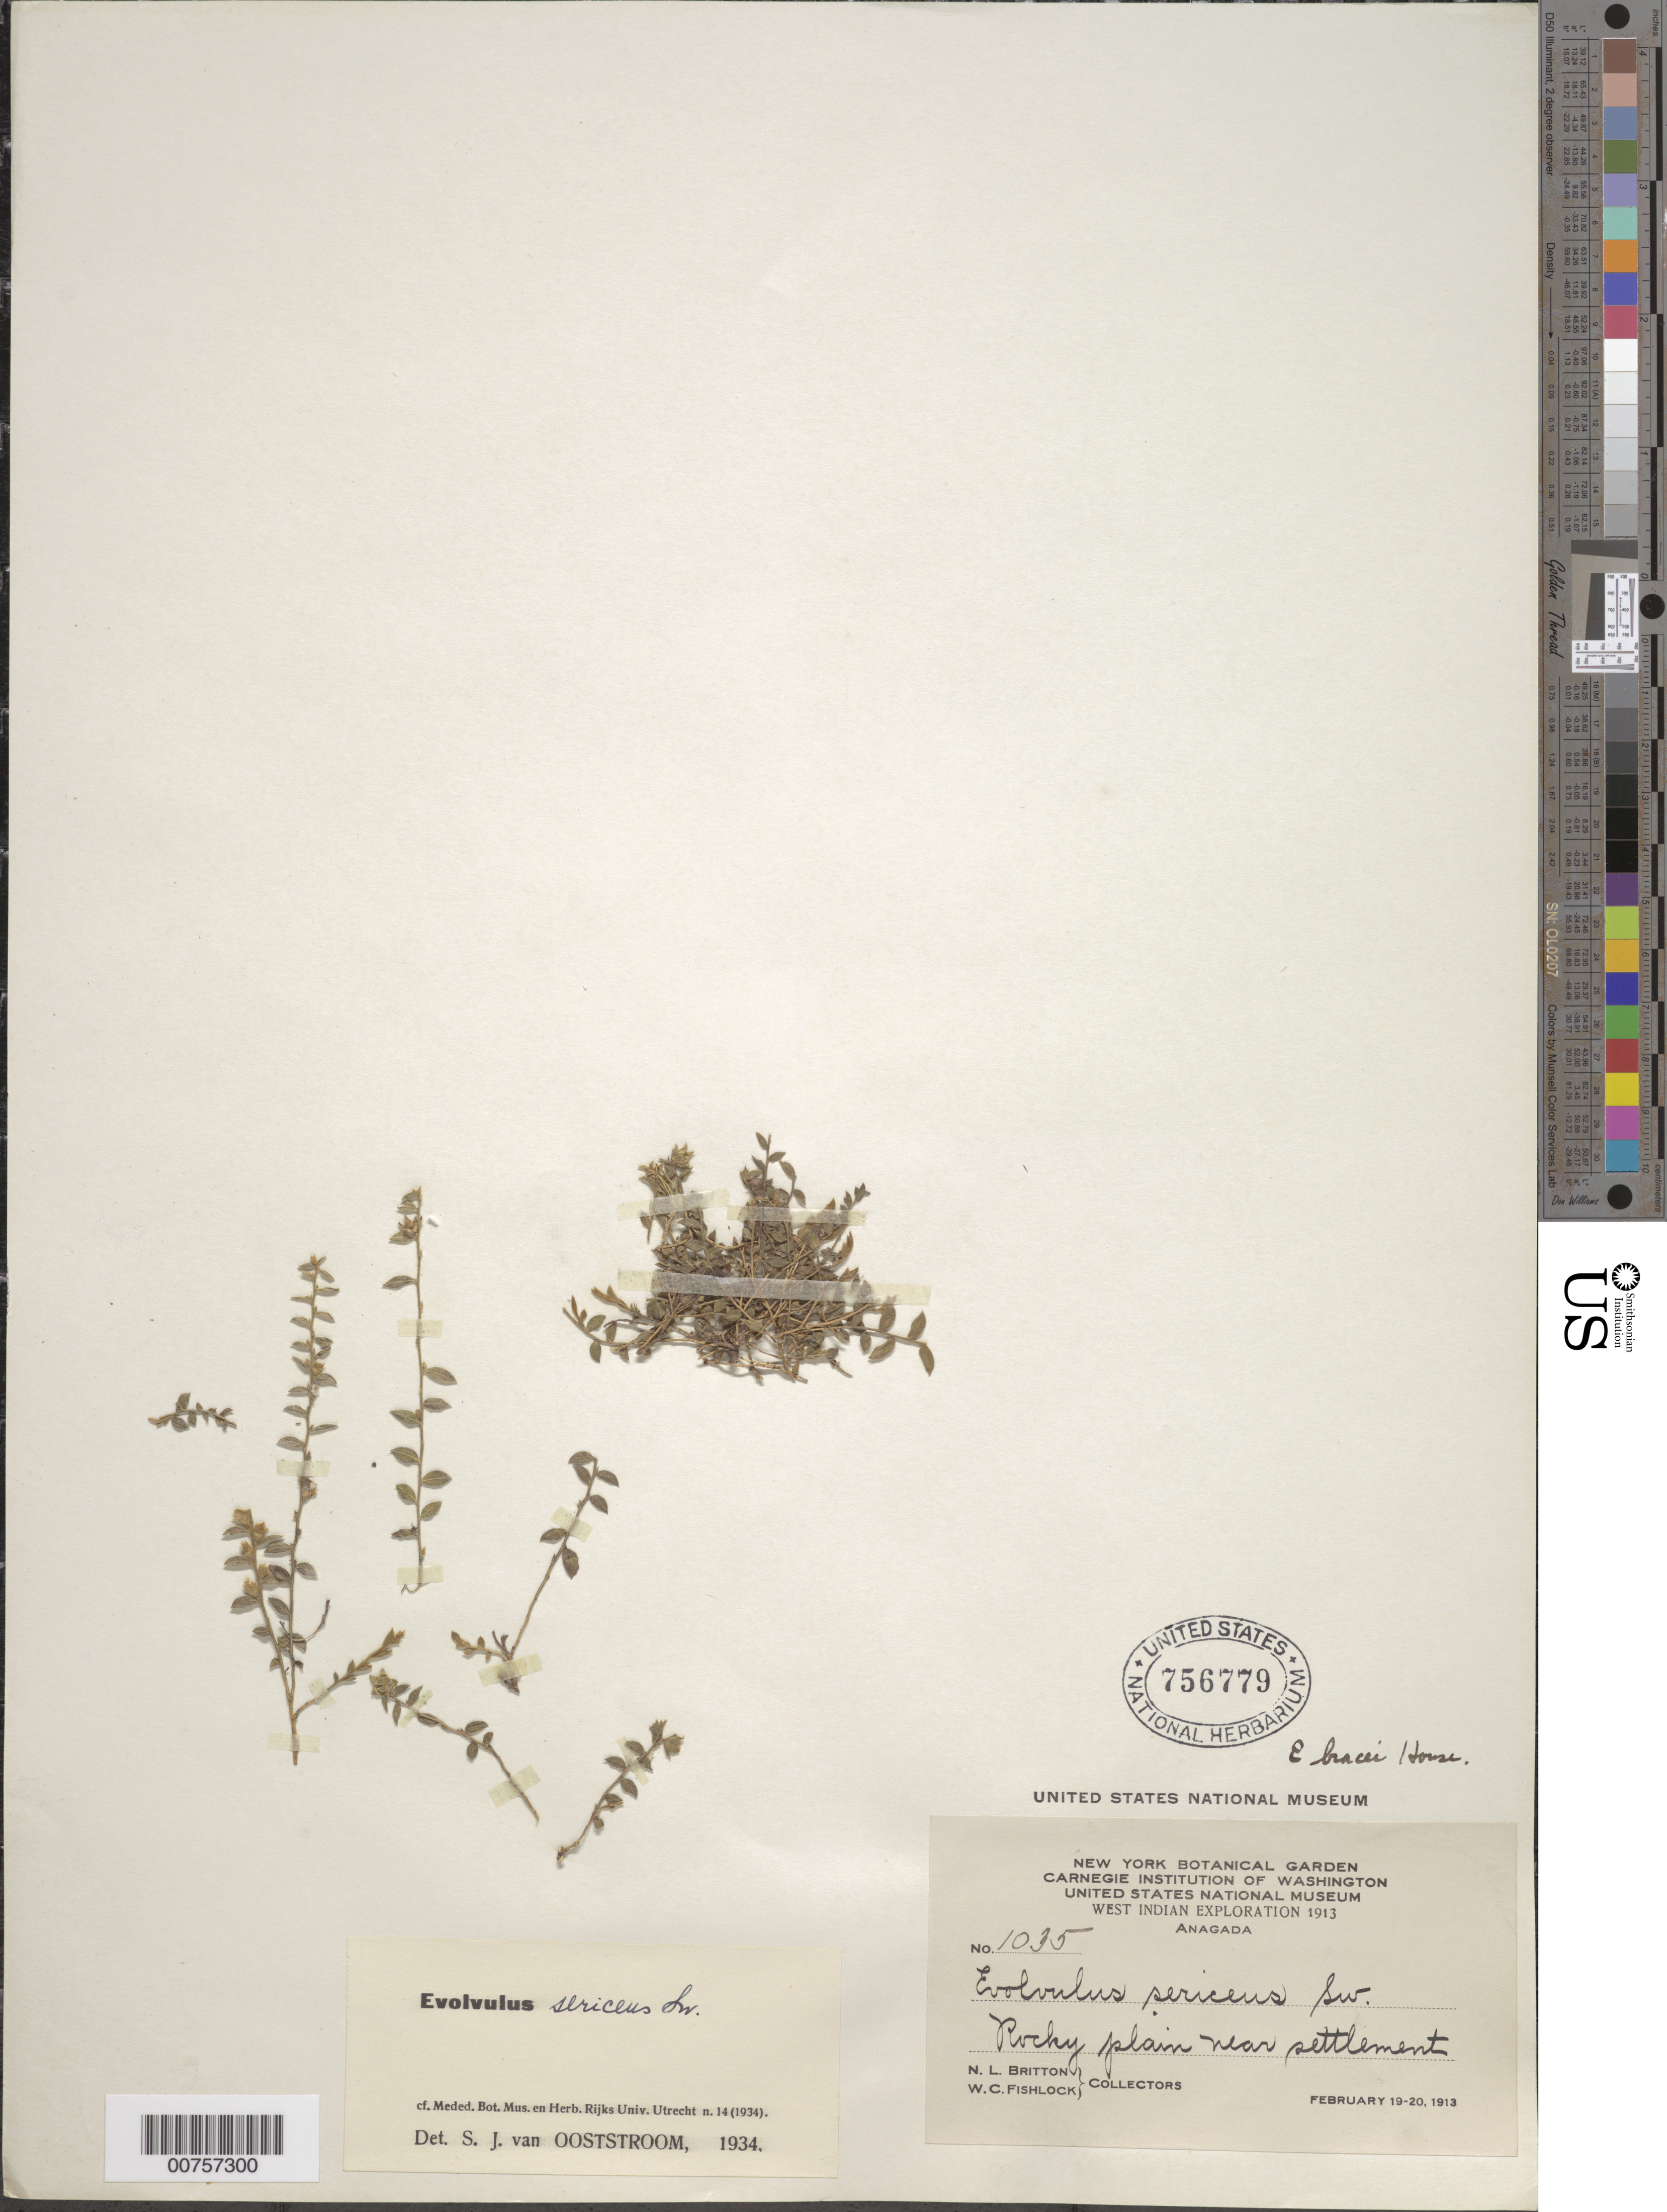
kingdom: Plantae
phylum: Tracheophyta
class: Magnoliopsida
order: Solanales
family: Convolvulaceae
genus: Evolvulus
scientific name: Evolvulus sericeus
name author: Sw.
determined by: Ooststroom, S. J. van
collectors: N. Britton & W. Fishlock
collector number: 1035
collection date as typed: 19 Feb 1913 to 20 Feb 1913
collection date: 1913-02-19/1913-02-20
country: British Virgin Islands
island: Anegada I.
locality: Rocky plain near settlement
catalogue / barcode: US 756779